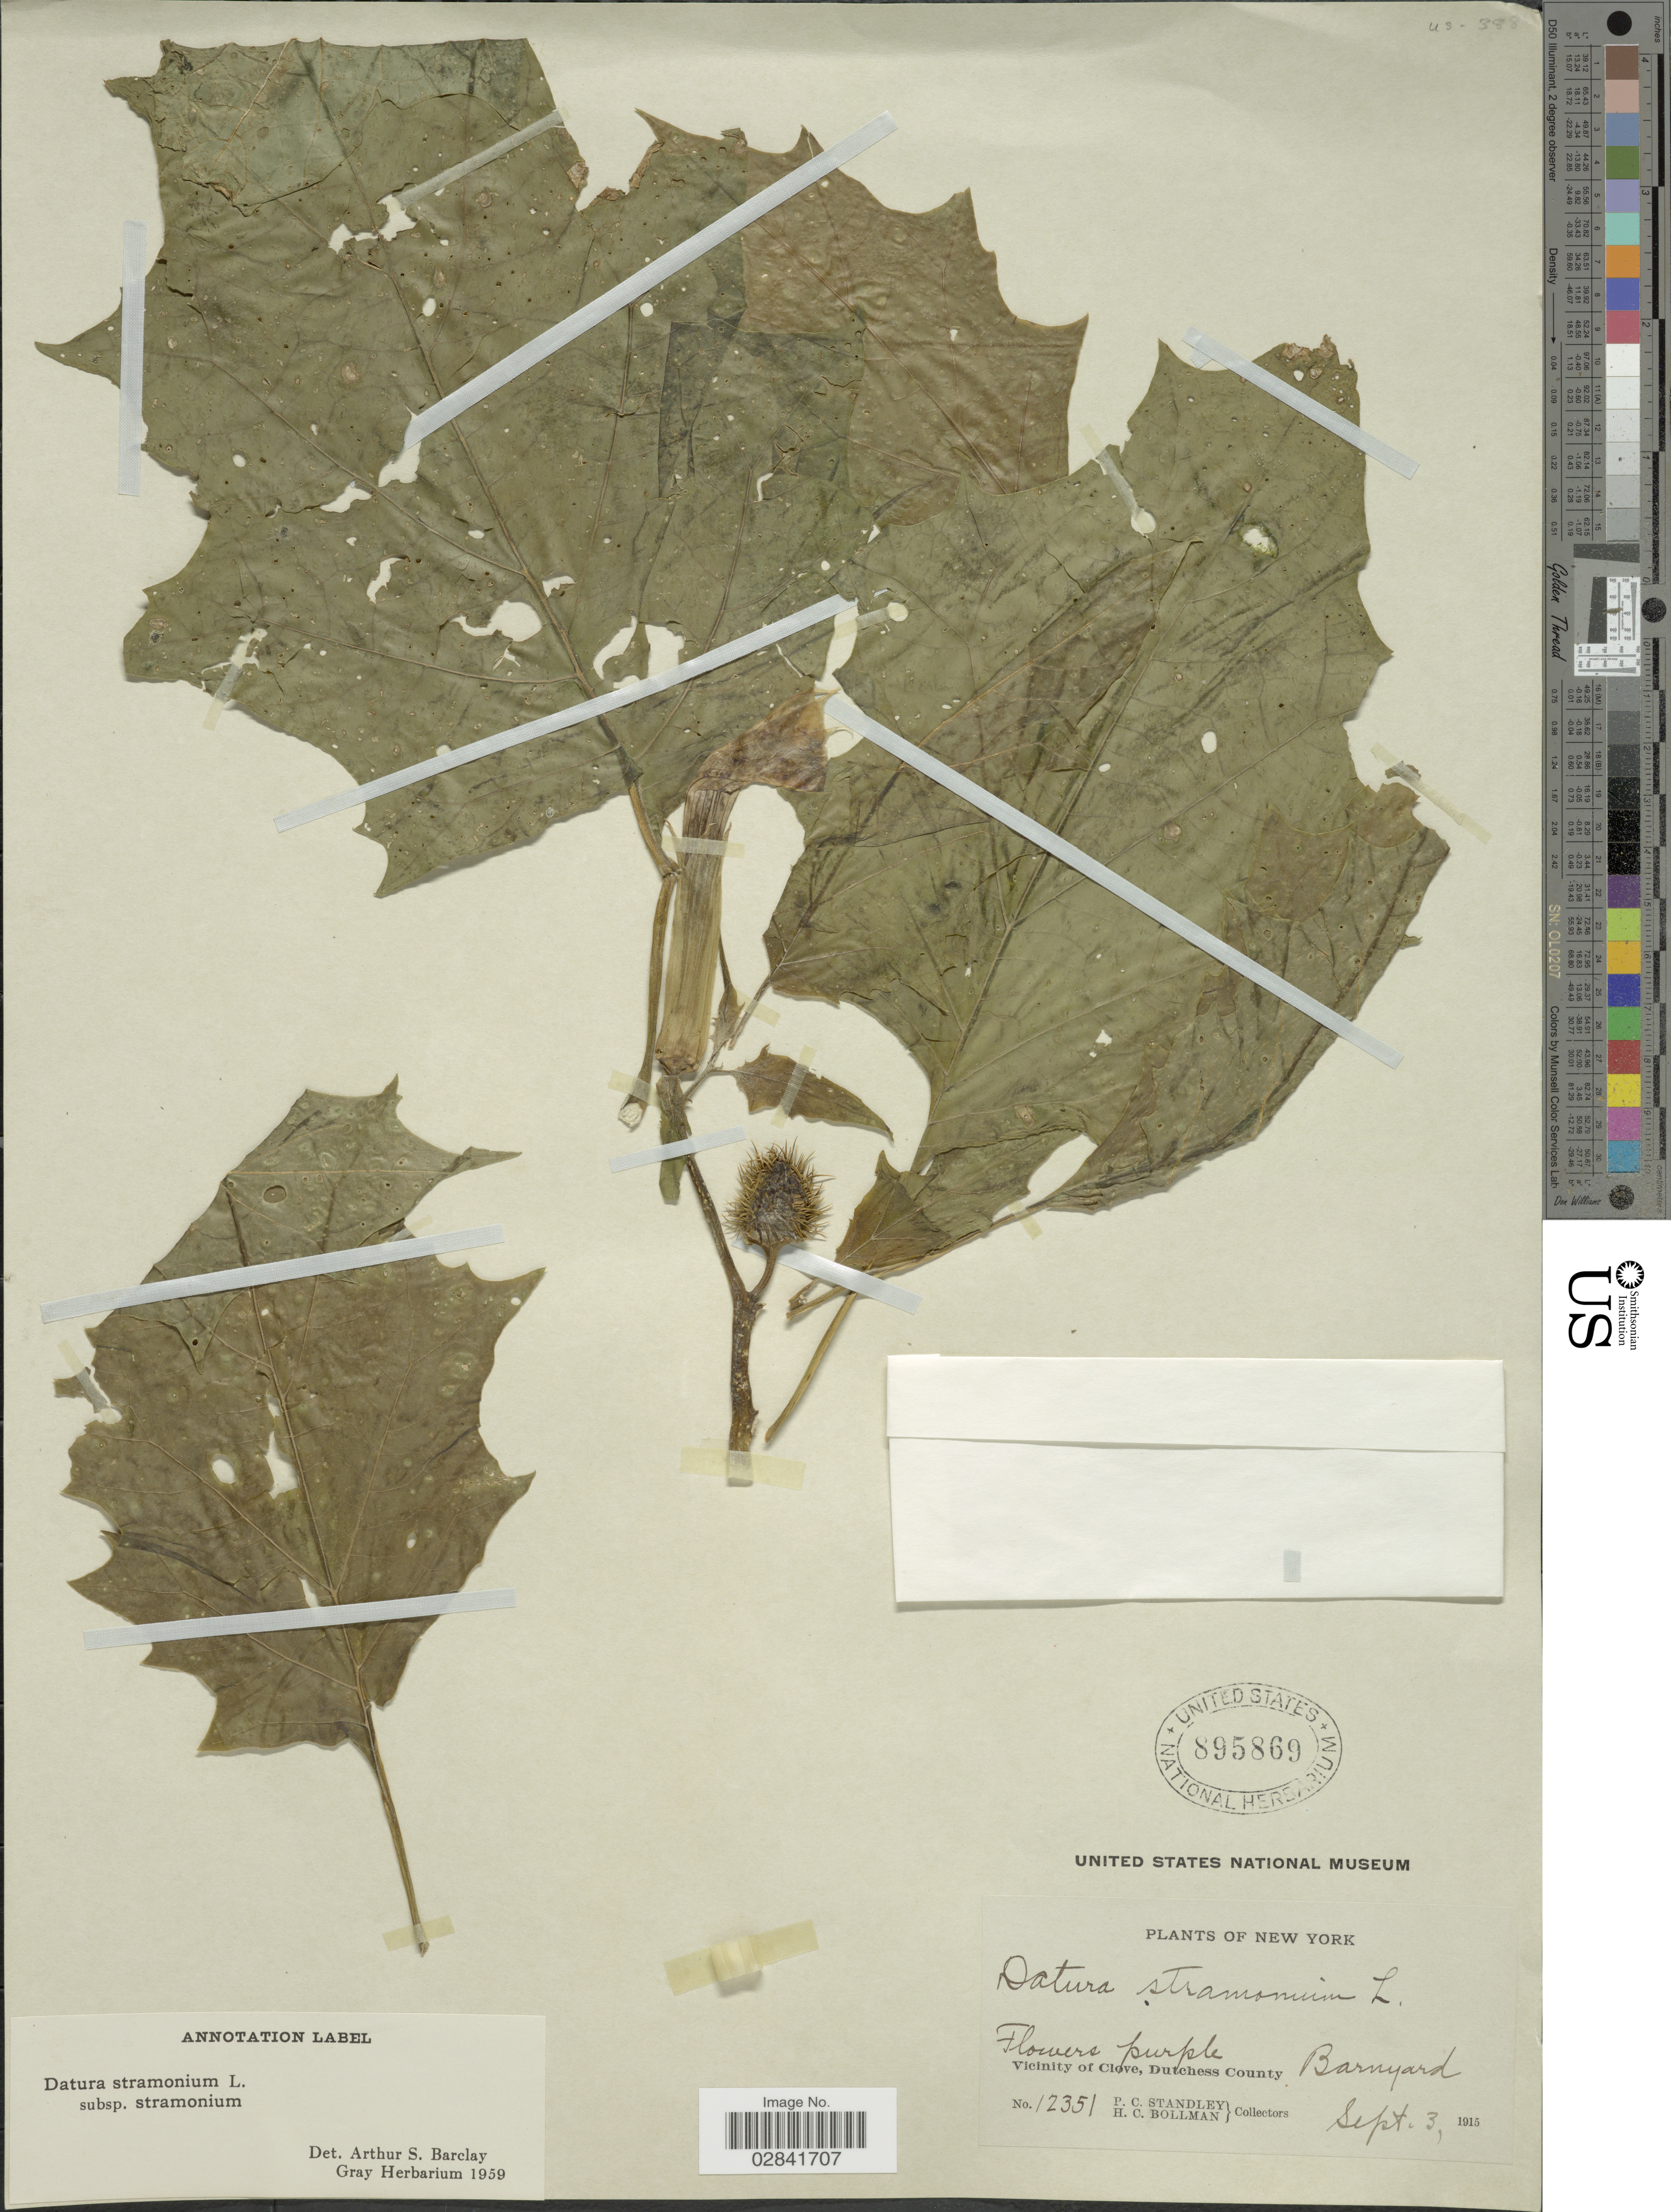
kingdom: Plantae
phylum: Tracheophyta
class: Magnoliopsida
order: Solanales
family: Solanaceae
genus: Datura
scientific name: Datura stramonium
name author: L.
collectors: P. C. Standley & H. C. Bollman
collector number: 1235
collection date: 1915-09-03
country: United States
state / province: New York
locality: Vicinity of Clove, Dutchess County. Barnyard.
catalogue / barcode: US 895869